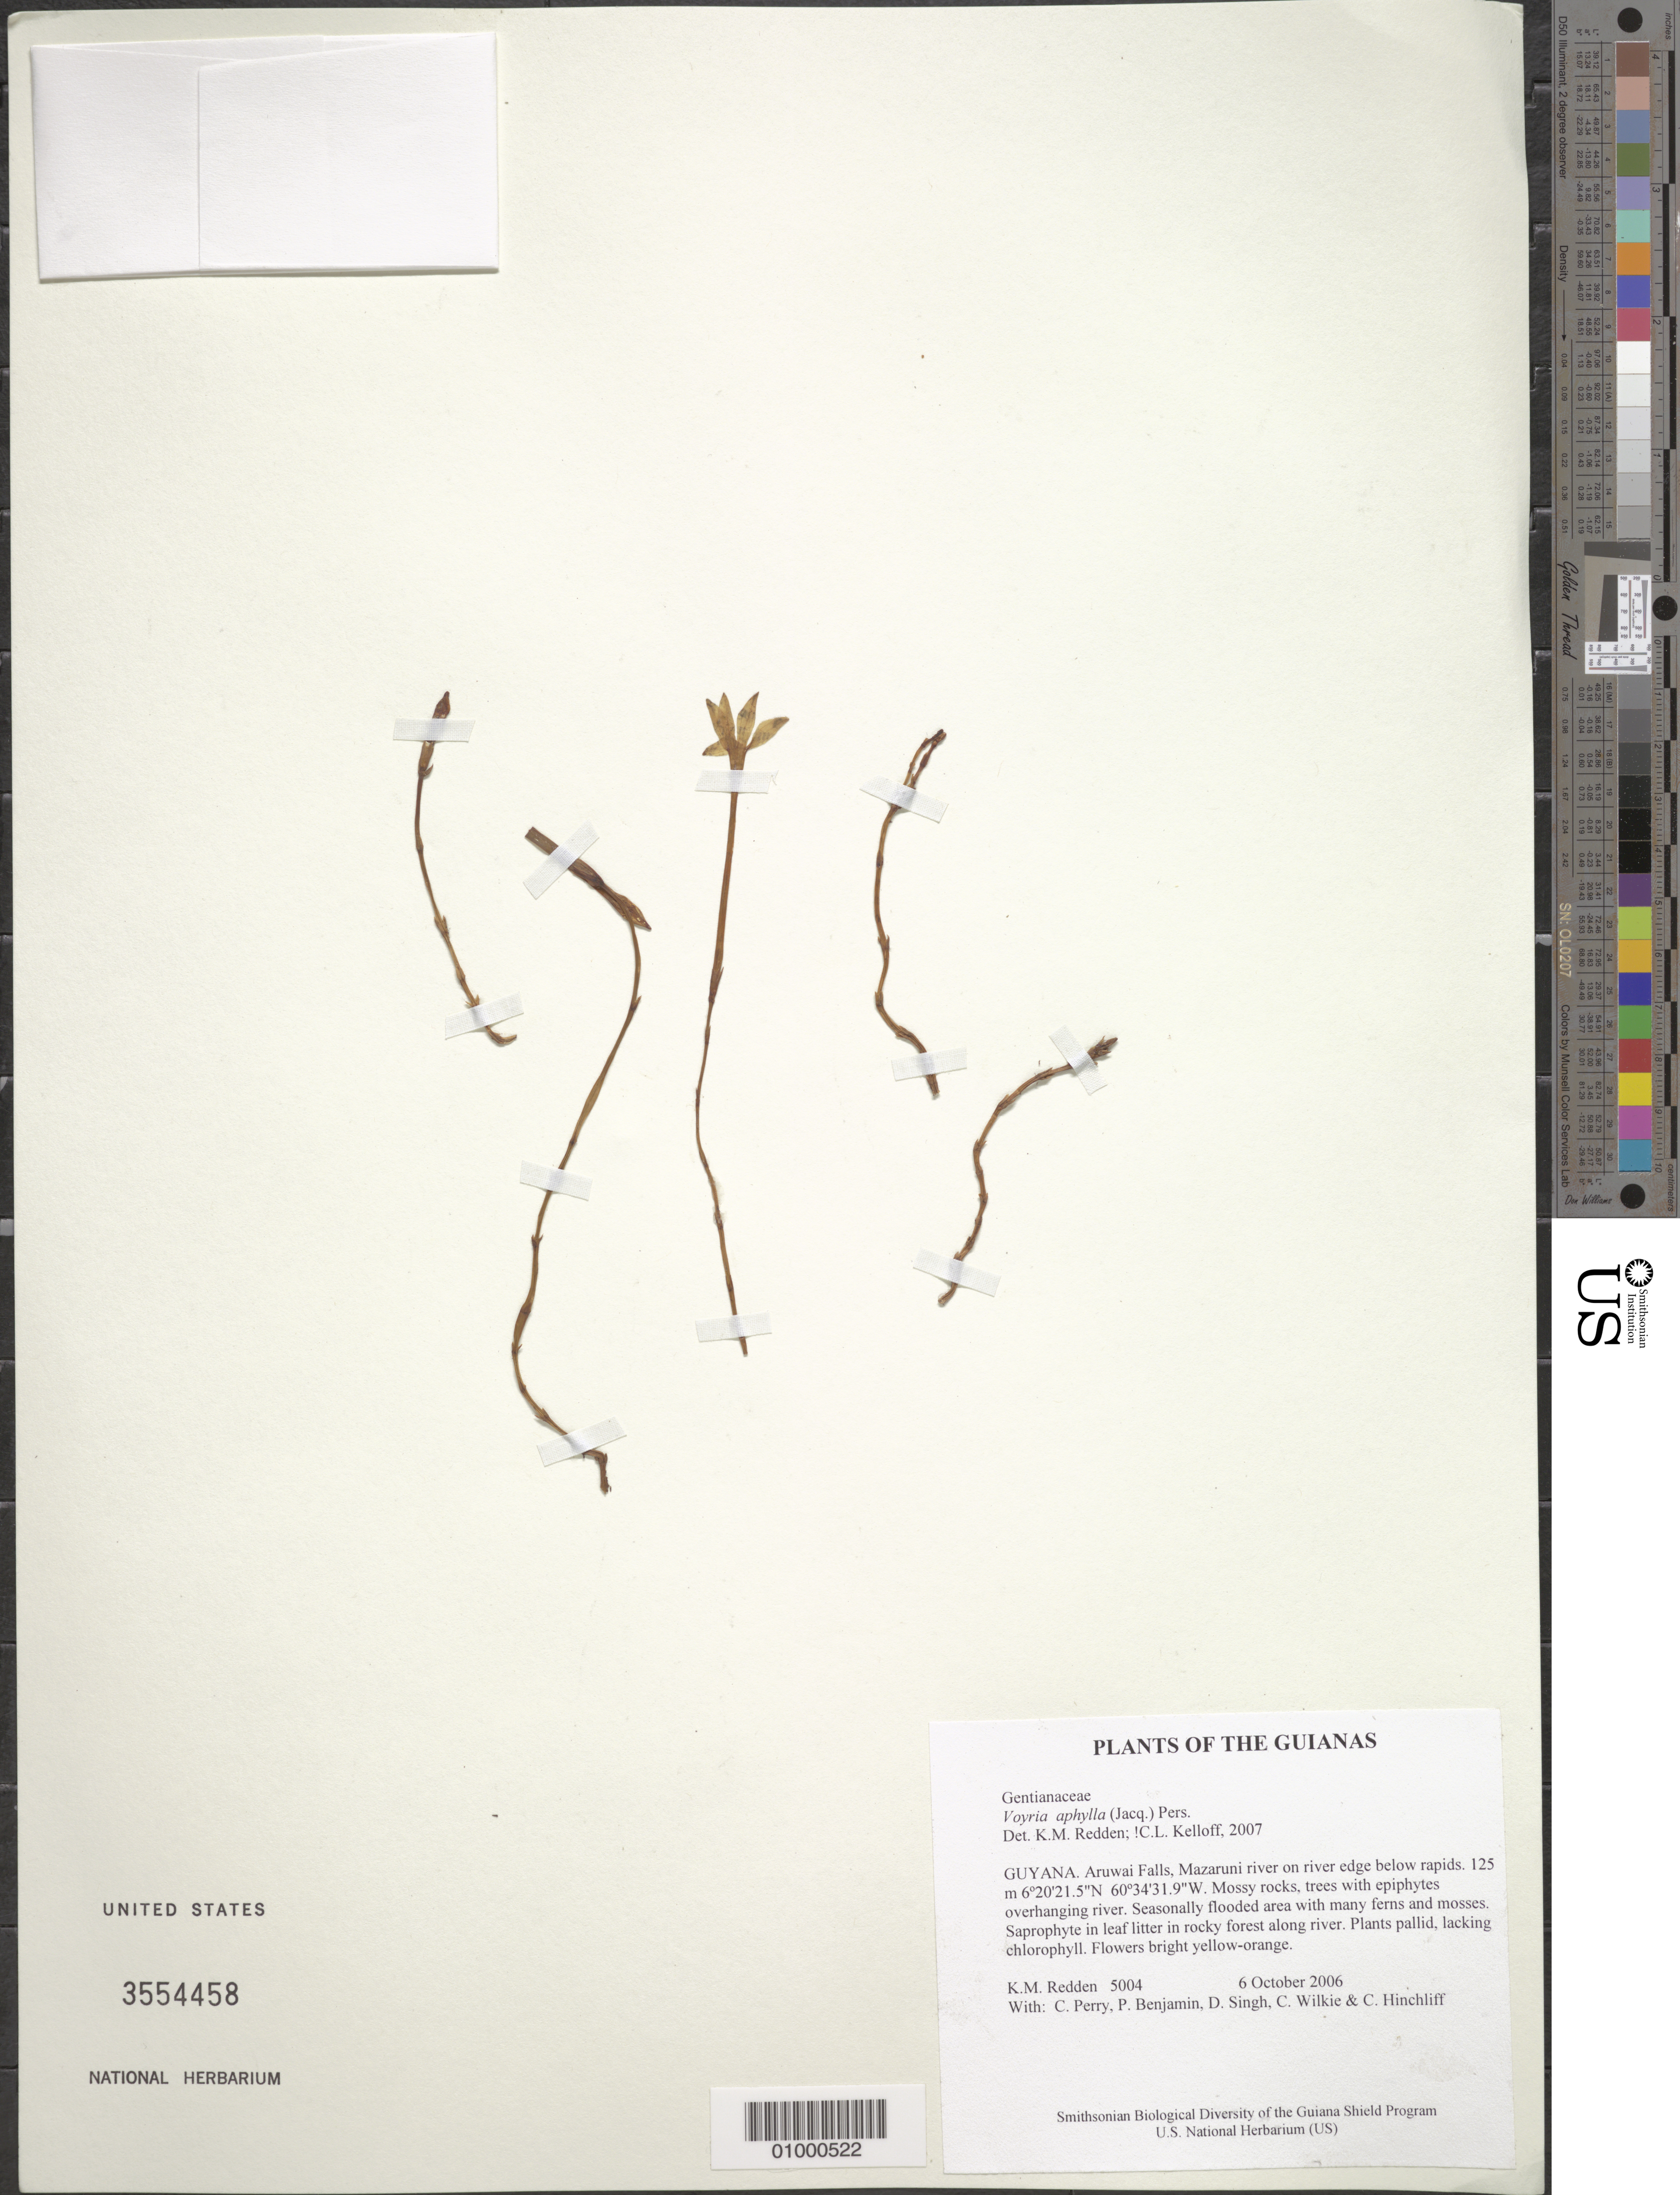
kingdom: Plantae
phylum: Tracheophyta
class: Magnoliopsida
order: Gentianales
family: Gentianaceae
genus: Voyria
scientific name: Voyria aphylla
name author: (Jacq.) Pers.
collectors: K. M. Redden, C. Perry, P. Benjamin, D. Singh & et al.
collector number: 5004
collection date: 2006-10-06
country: Guyana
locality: Guinas. Guyana, Aruwai Falls, Mazaruni river on river edge below rapids.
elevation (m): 125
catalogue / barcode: US 3554458